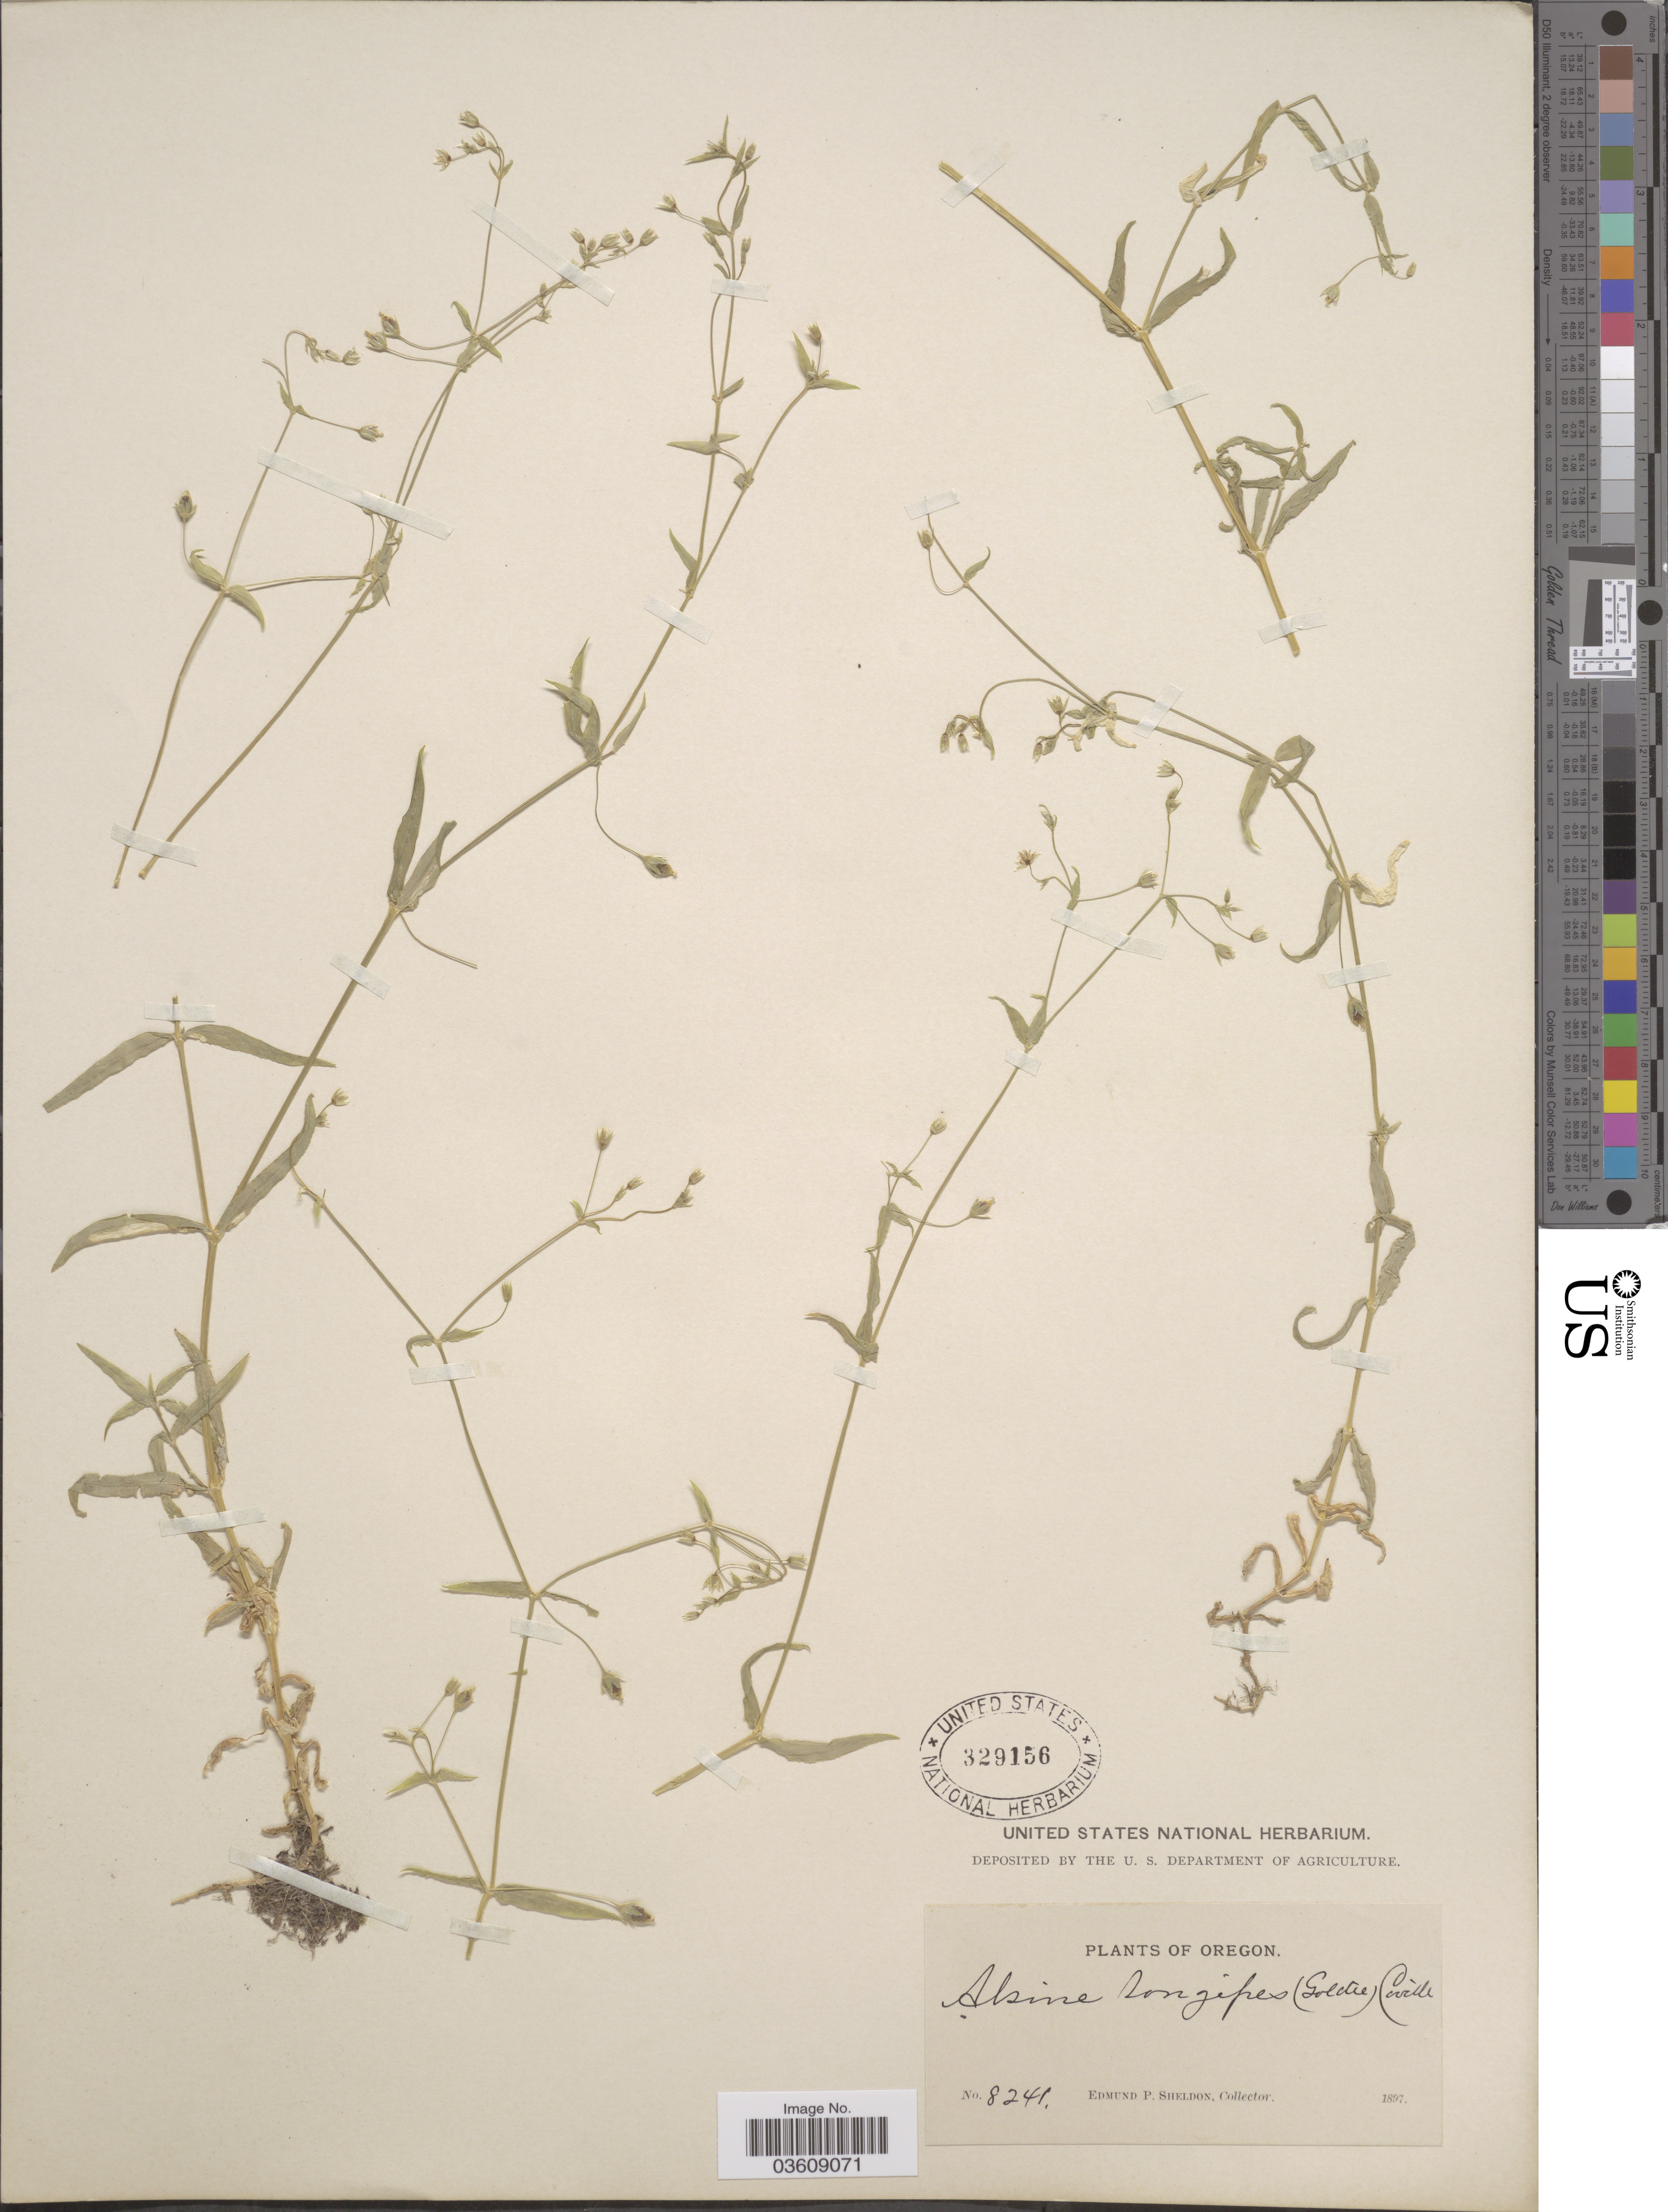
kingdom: Plantae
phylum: Tracheophyta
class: Magnoliopsida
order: Caryophyllales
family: Caryophyllaceae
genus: Stellaria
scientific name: Stellaria longipes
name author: Goldie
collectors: E. P. Sheldon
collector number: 8241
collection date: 1897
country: United States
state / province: Oregon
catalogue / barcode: US 329156